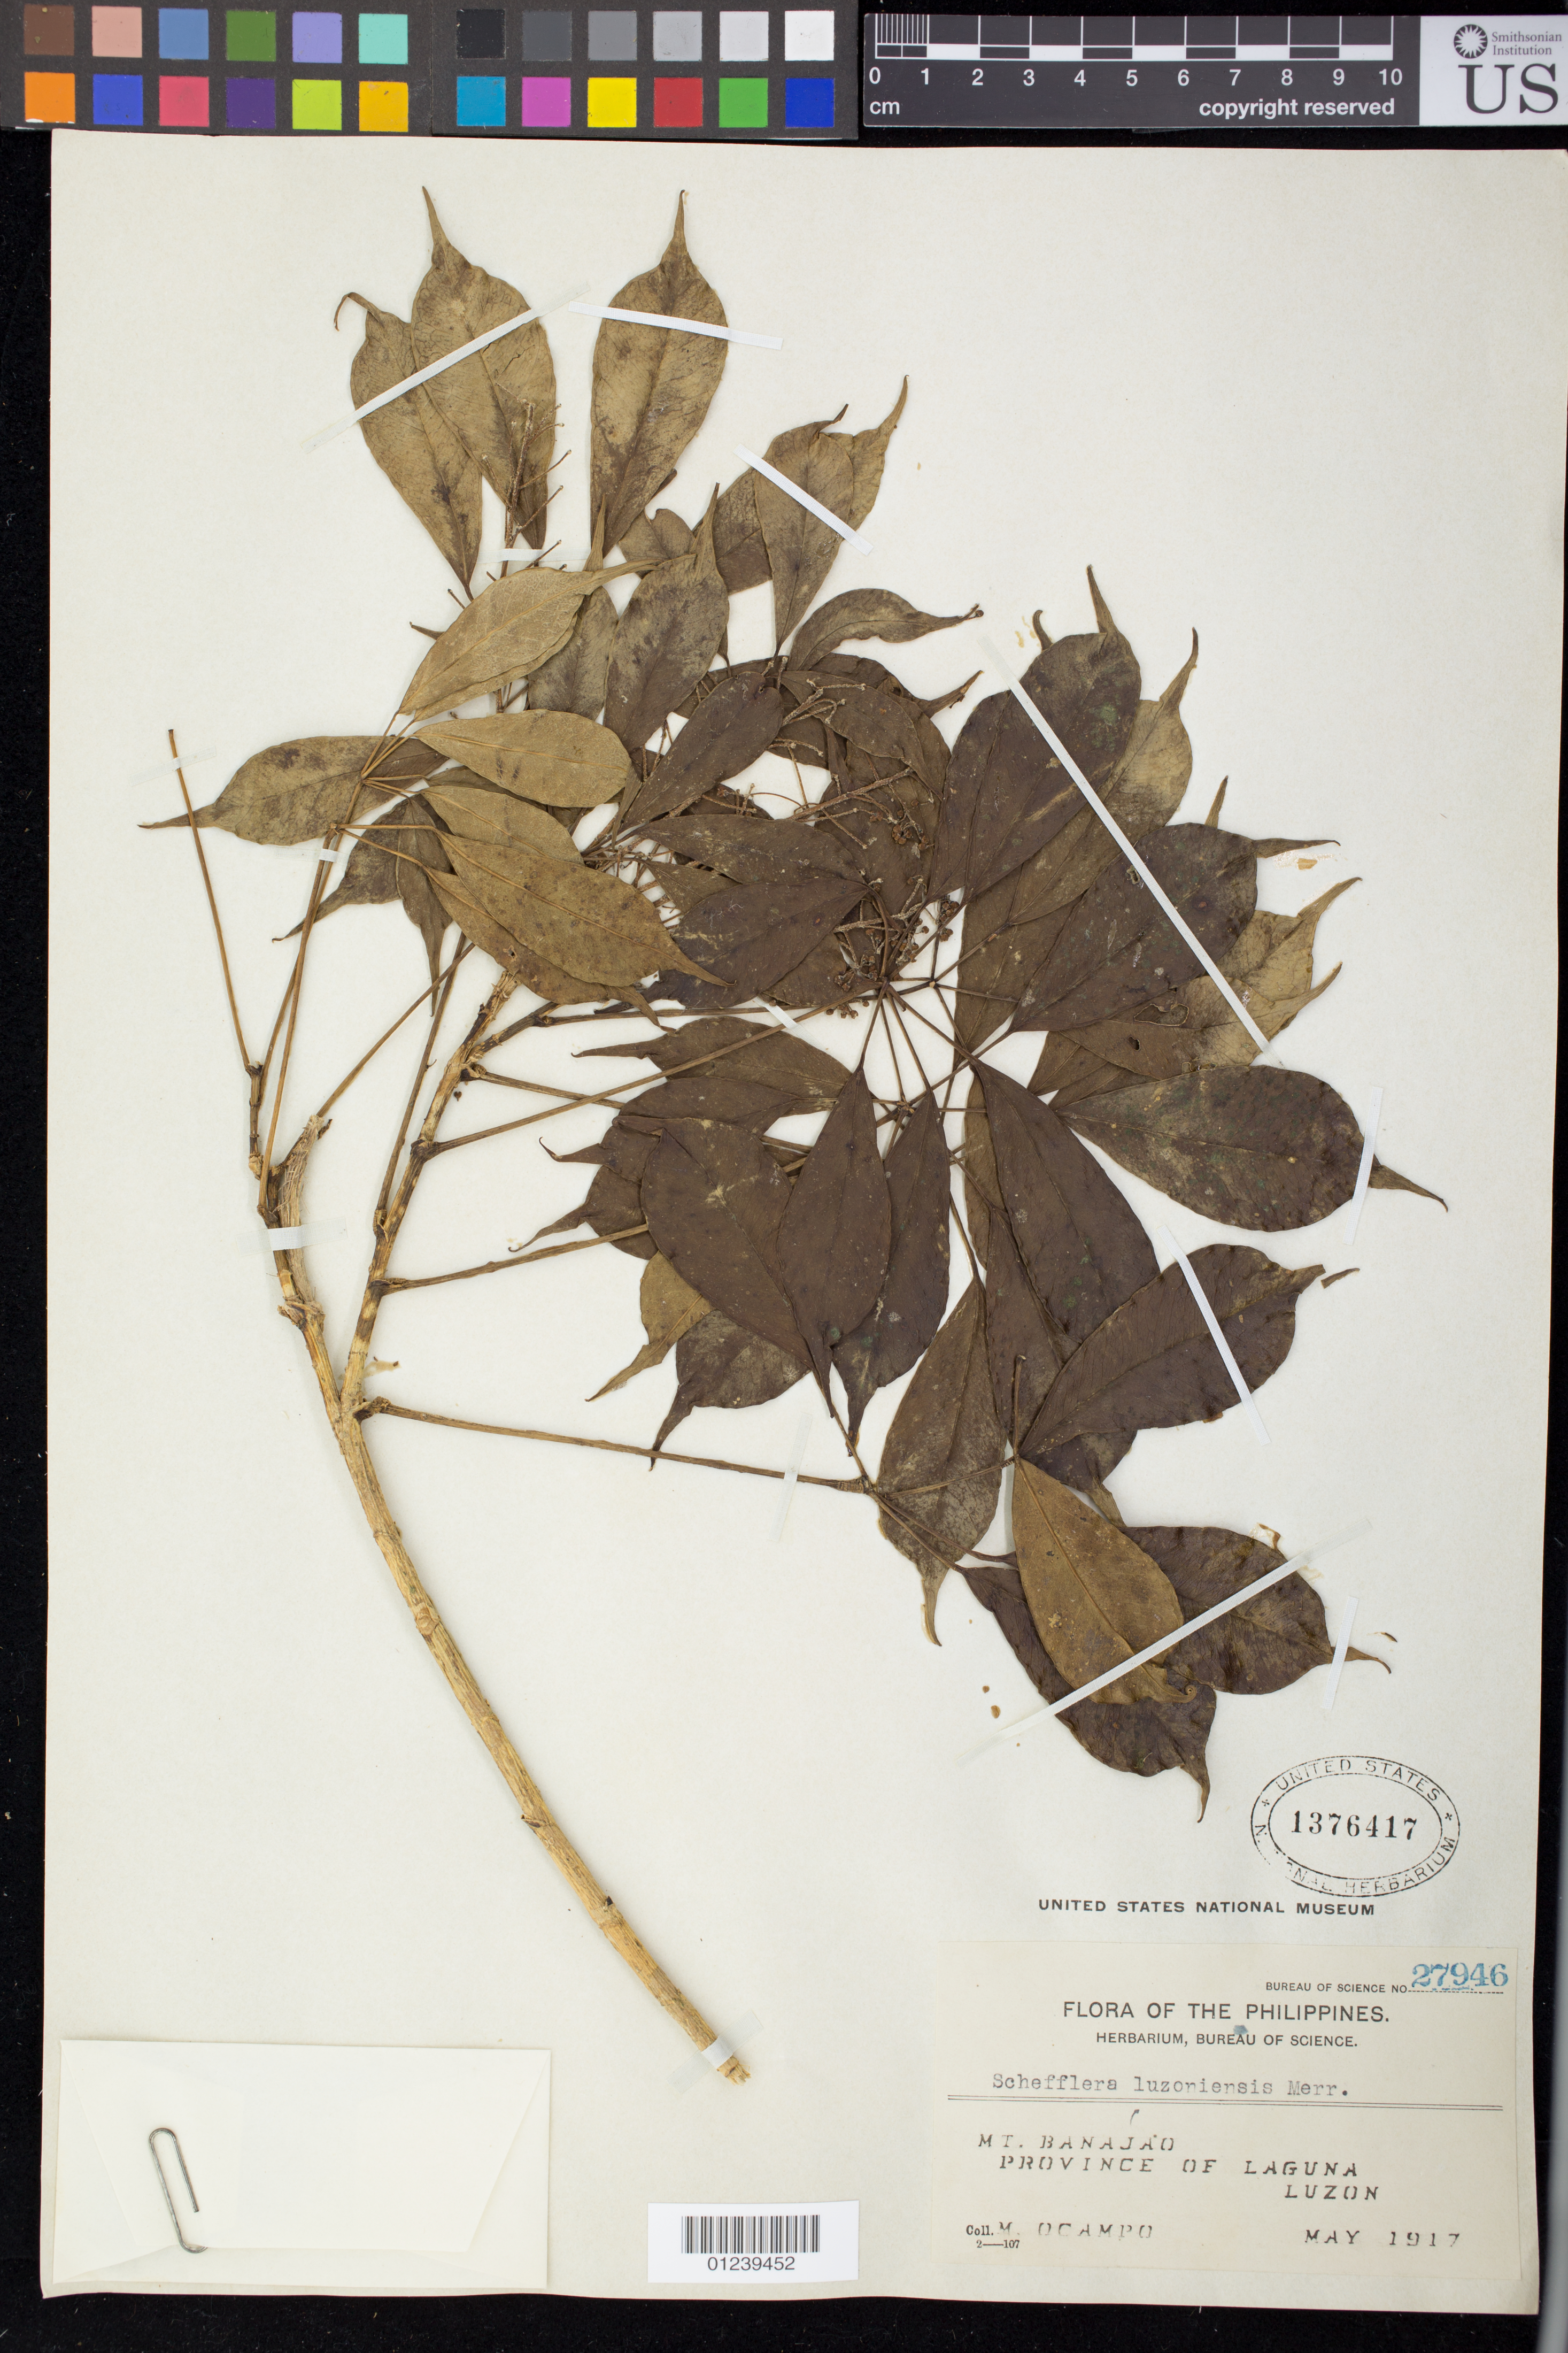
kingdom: Plantae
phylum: Tracheophyta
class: Magnoliopsida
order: Apiales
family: Araliaceae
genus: Schefflera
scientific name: Schefflera luzoniensis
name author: Merr.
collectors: M. Ocampo & M. Ocampo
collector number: Bur. Sci. 27946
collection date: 1917-05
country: Philippines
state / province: Calabarzon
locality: Mt. Banajao [Banahaw], Province of Laguna, Luzon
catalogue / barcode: US 1376417